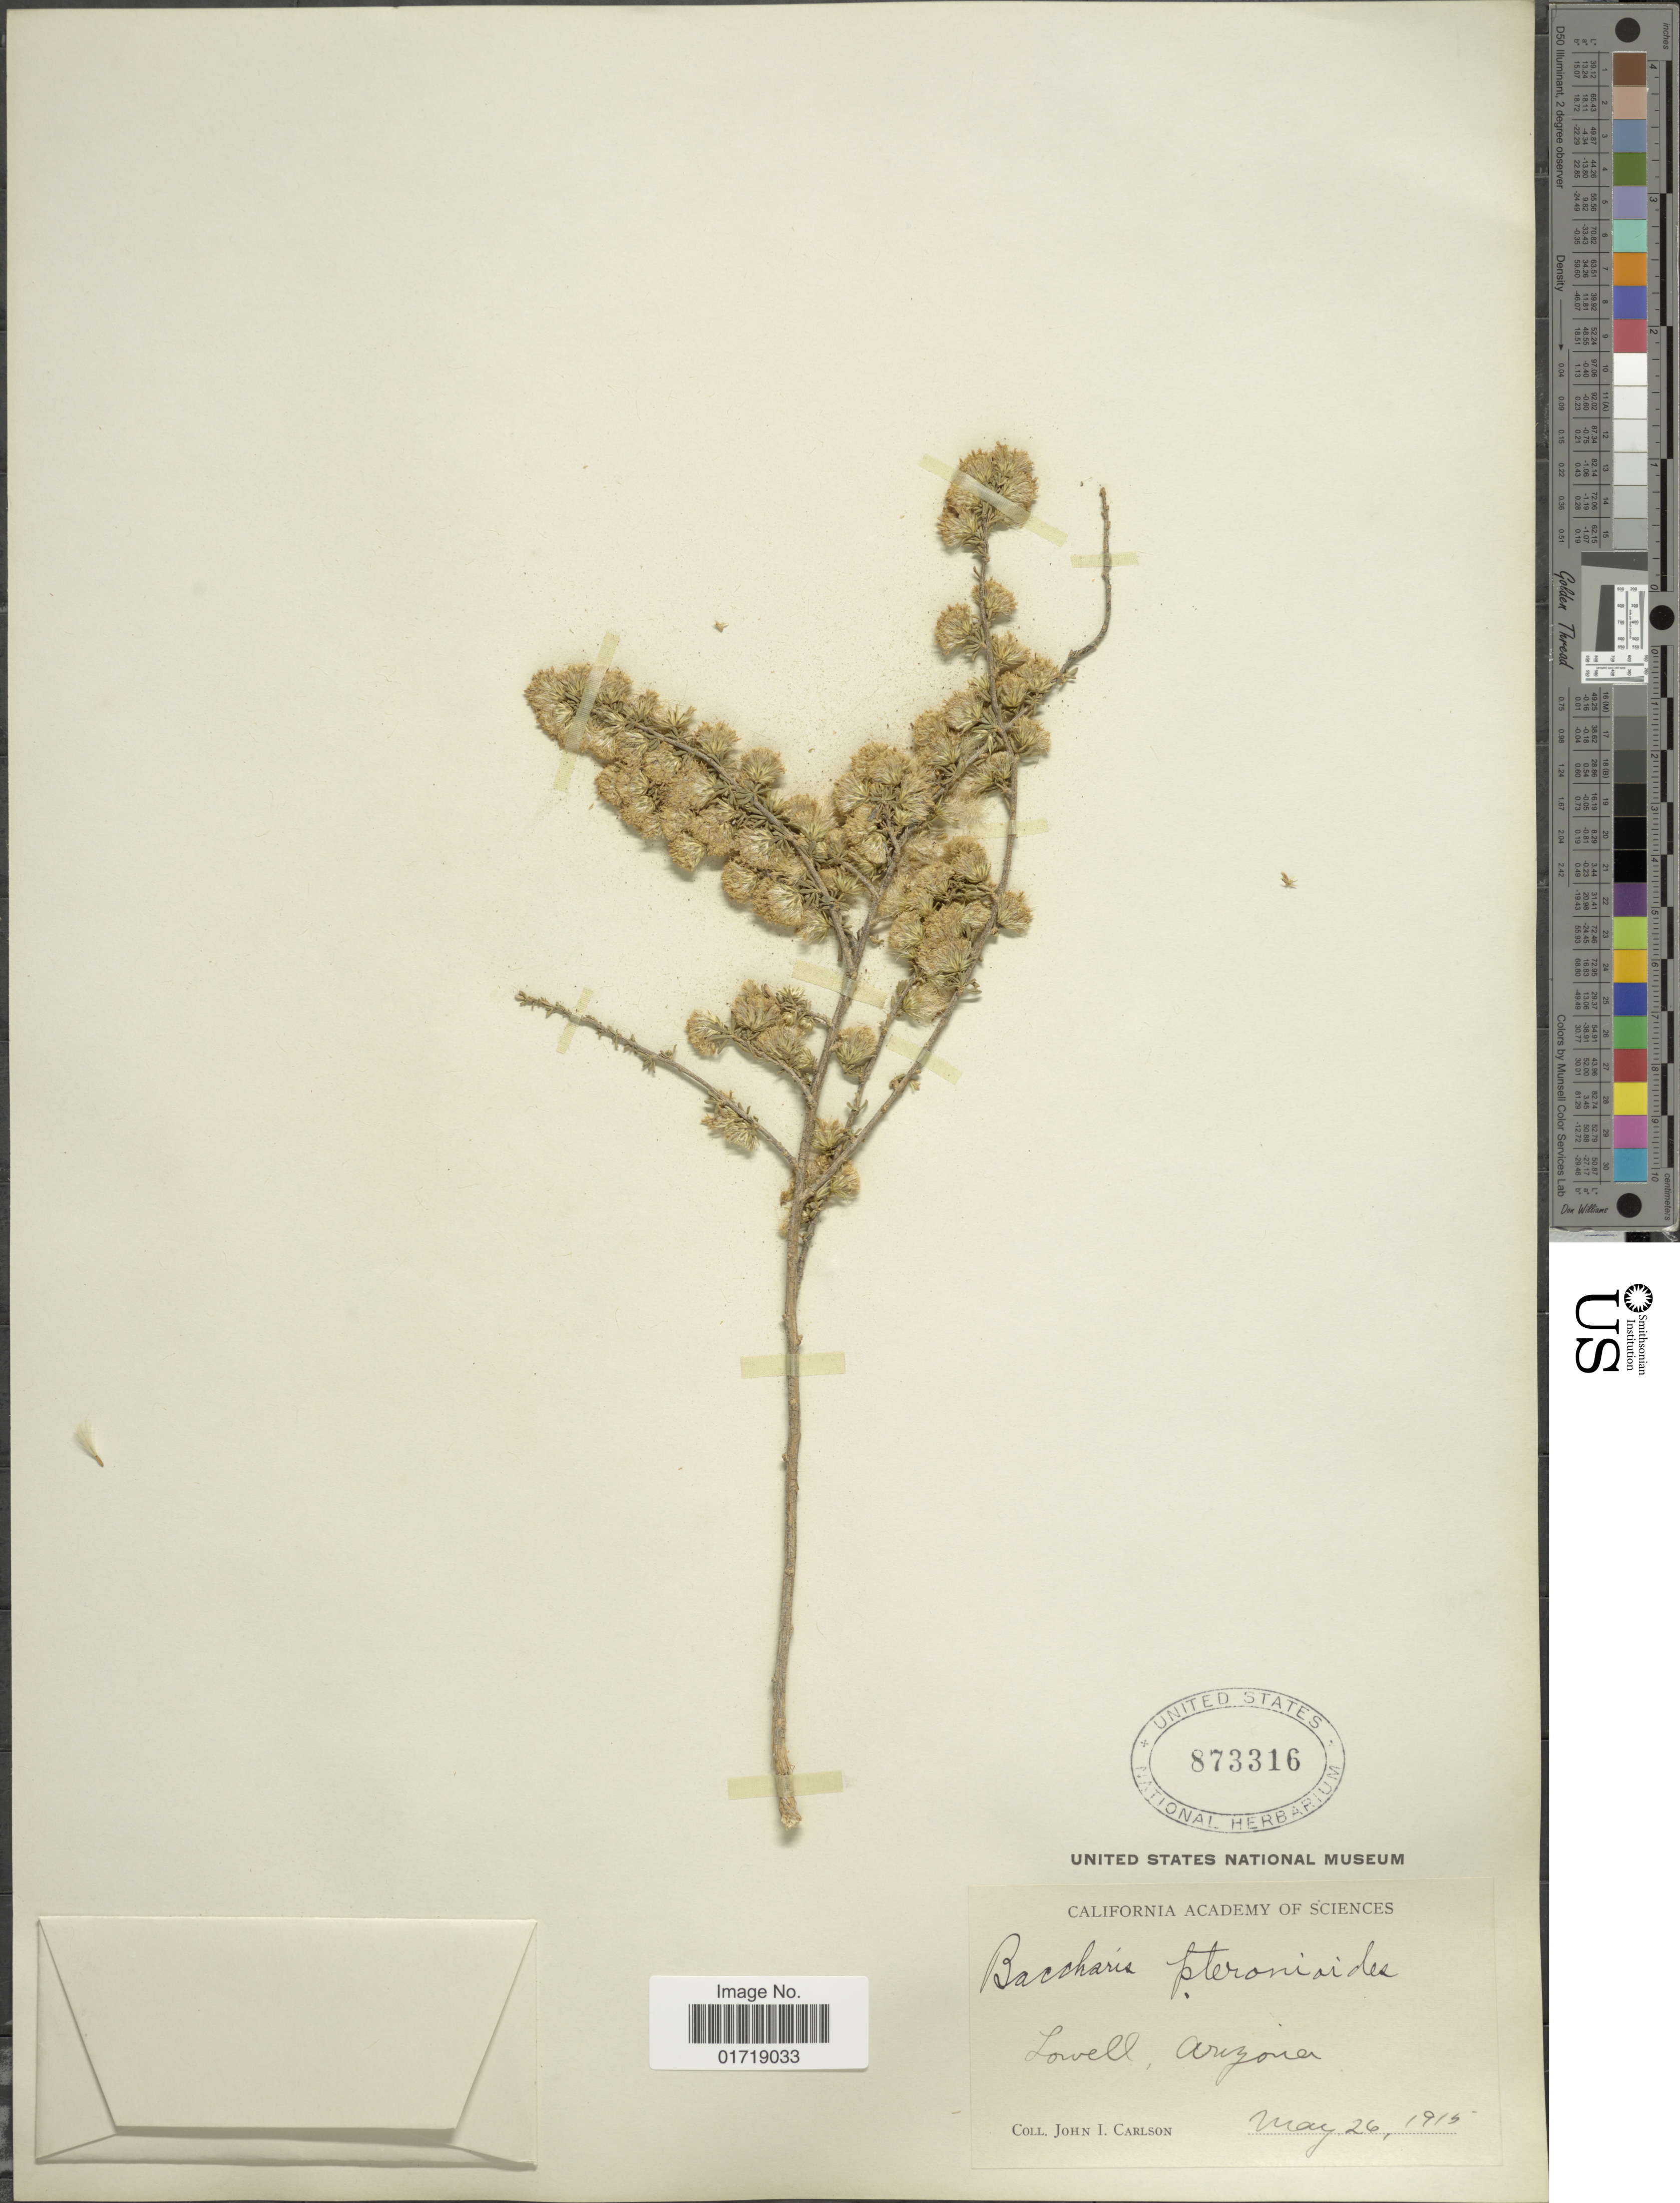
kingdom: Plantae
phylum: Tracheophyta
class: Magnoliopsida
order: Asterales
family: Asteraceae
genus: Baccharis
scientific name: Baccharis pteronioides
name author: DC.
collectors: J. Carlson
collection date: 1914-05-26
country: United States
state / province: Arizona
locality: Lowell, Arizona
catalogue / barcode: US 873316